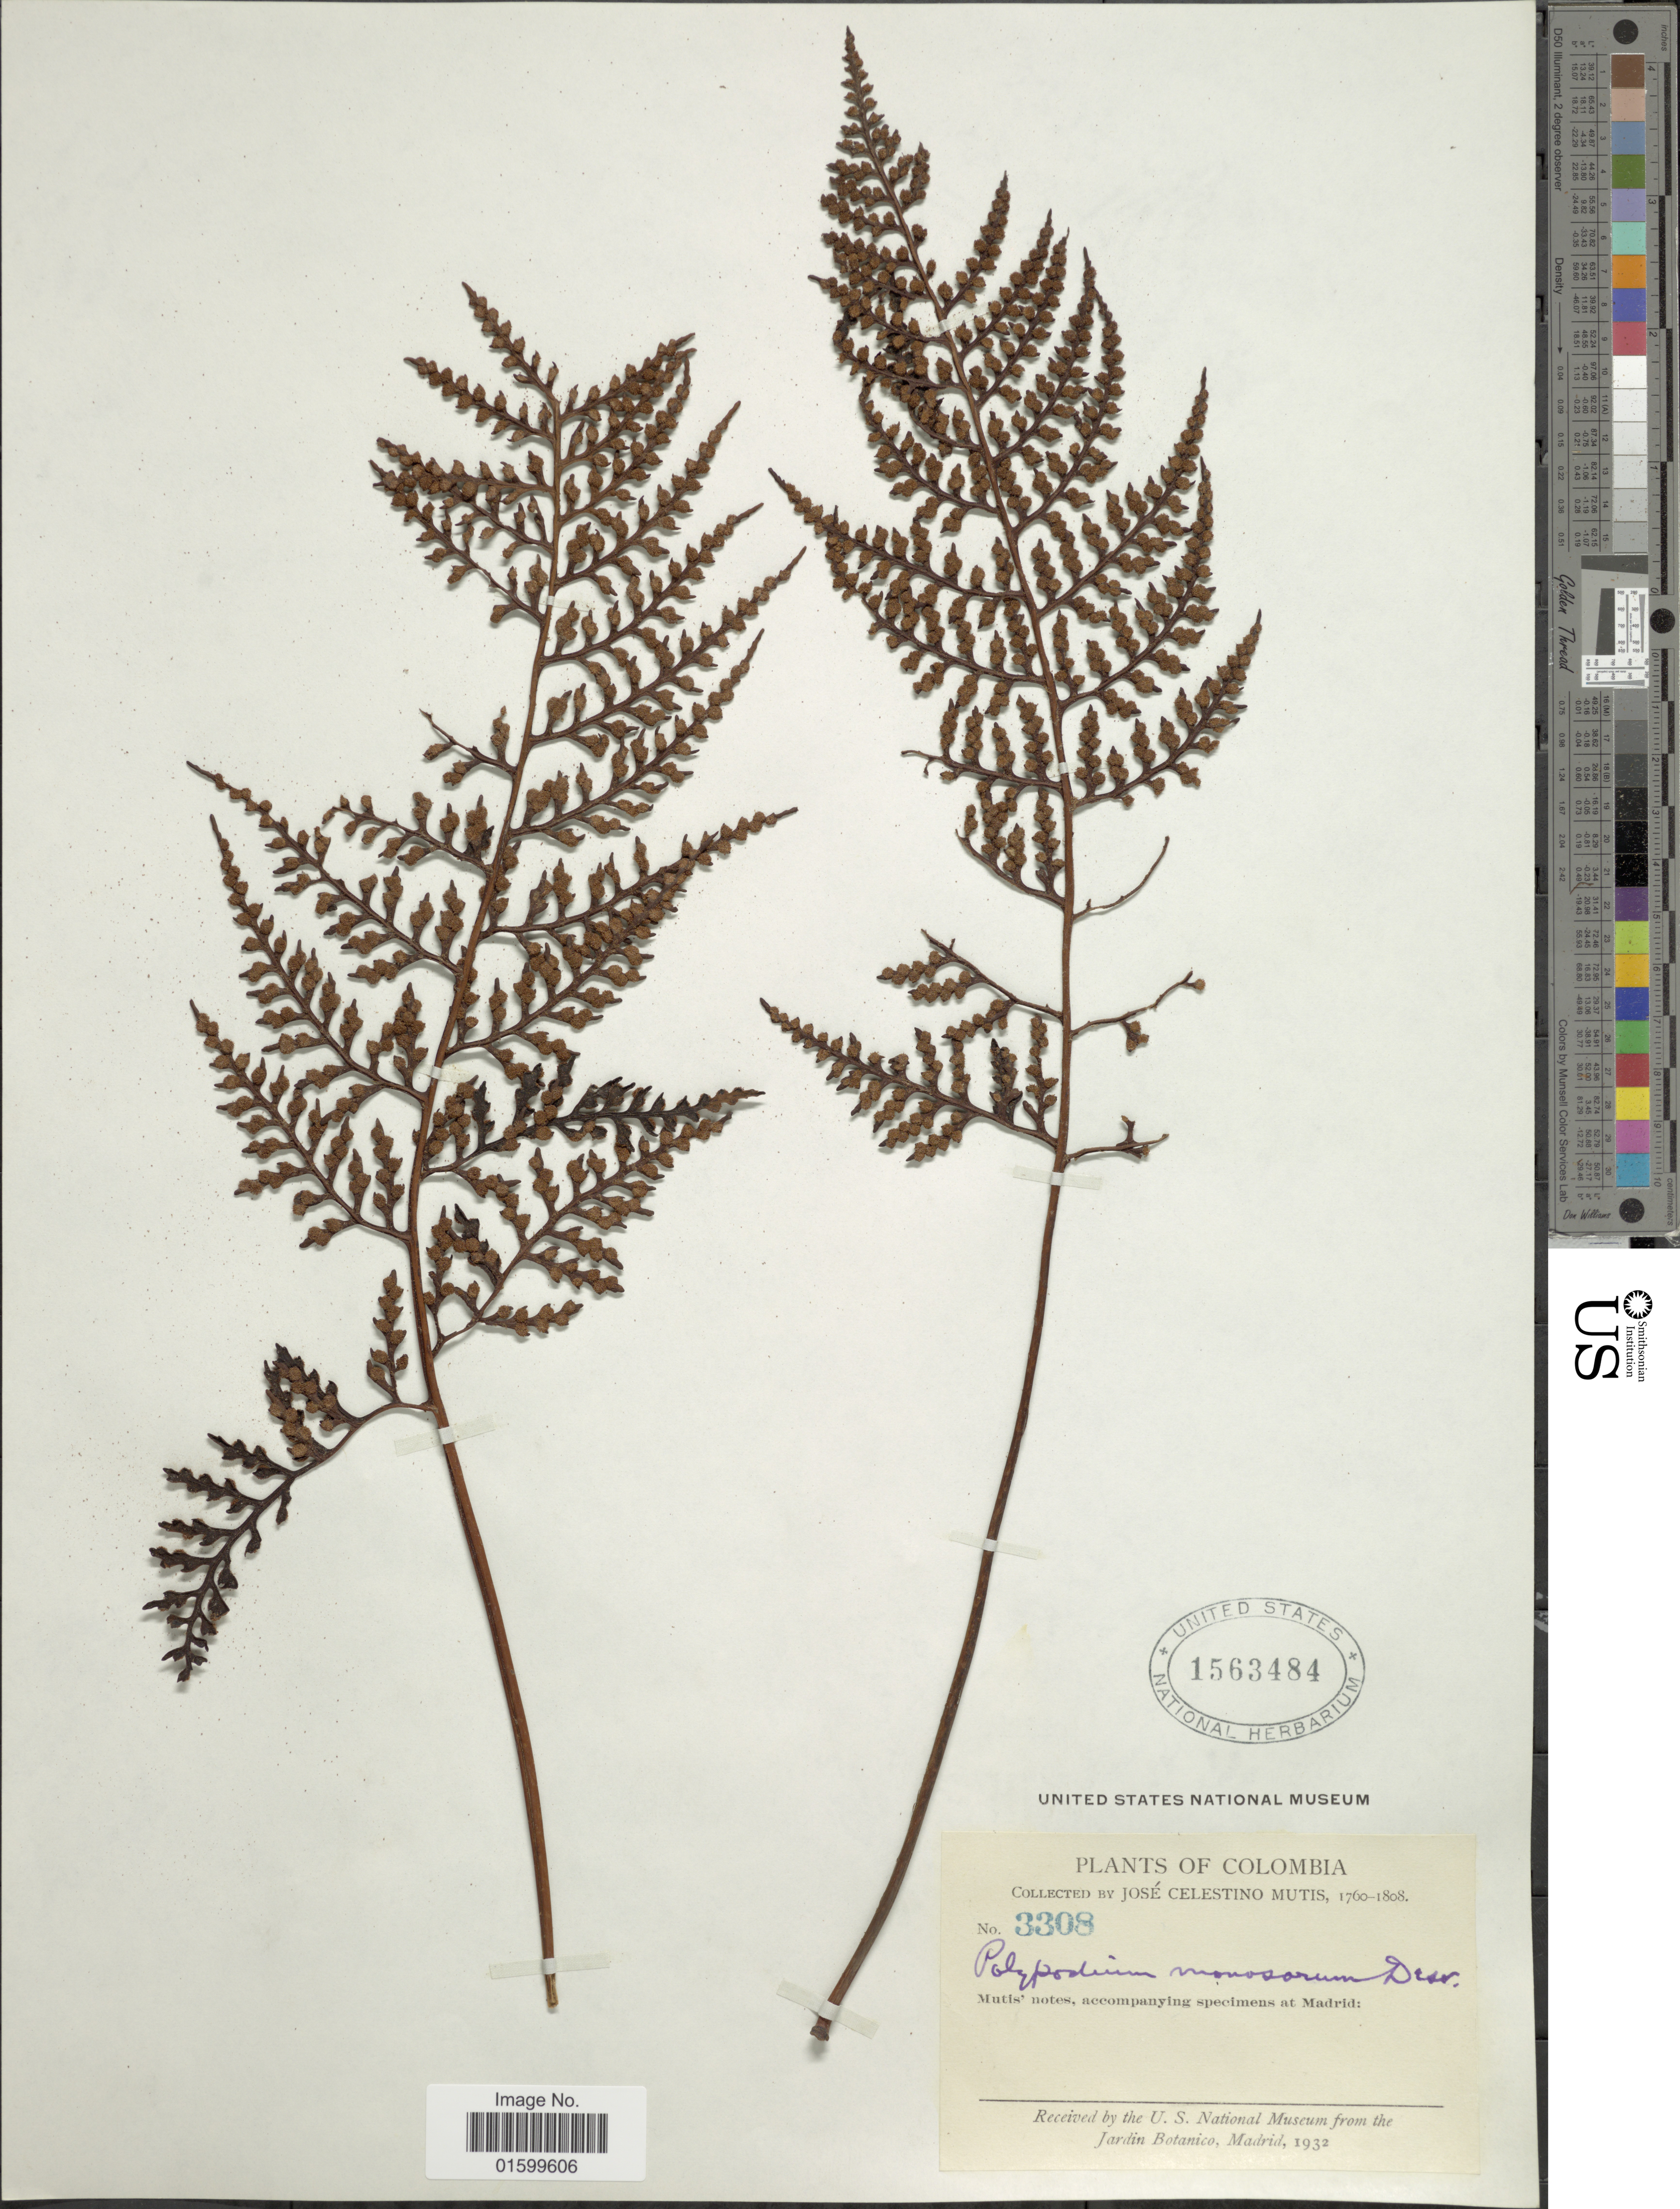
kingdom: Plantae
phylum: Tracheophyta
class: Polypodiopsida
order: Polypodiales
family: Polypodiaceae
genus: Pleopeltis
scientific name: Pleopeltis monosora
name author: (Desv.) A.R. Sm.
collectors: J. C. B. Mutis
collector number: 3308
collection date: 1760/1808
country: Colombia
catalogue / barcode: US 1563484